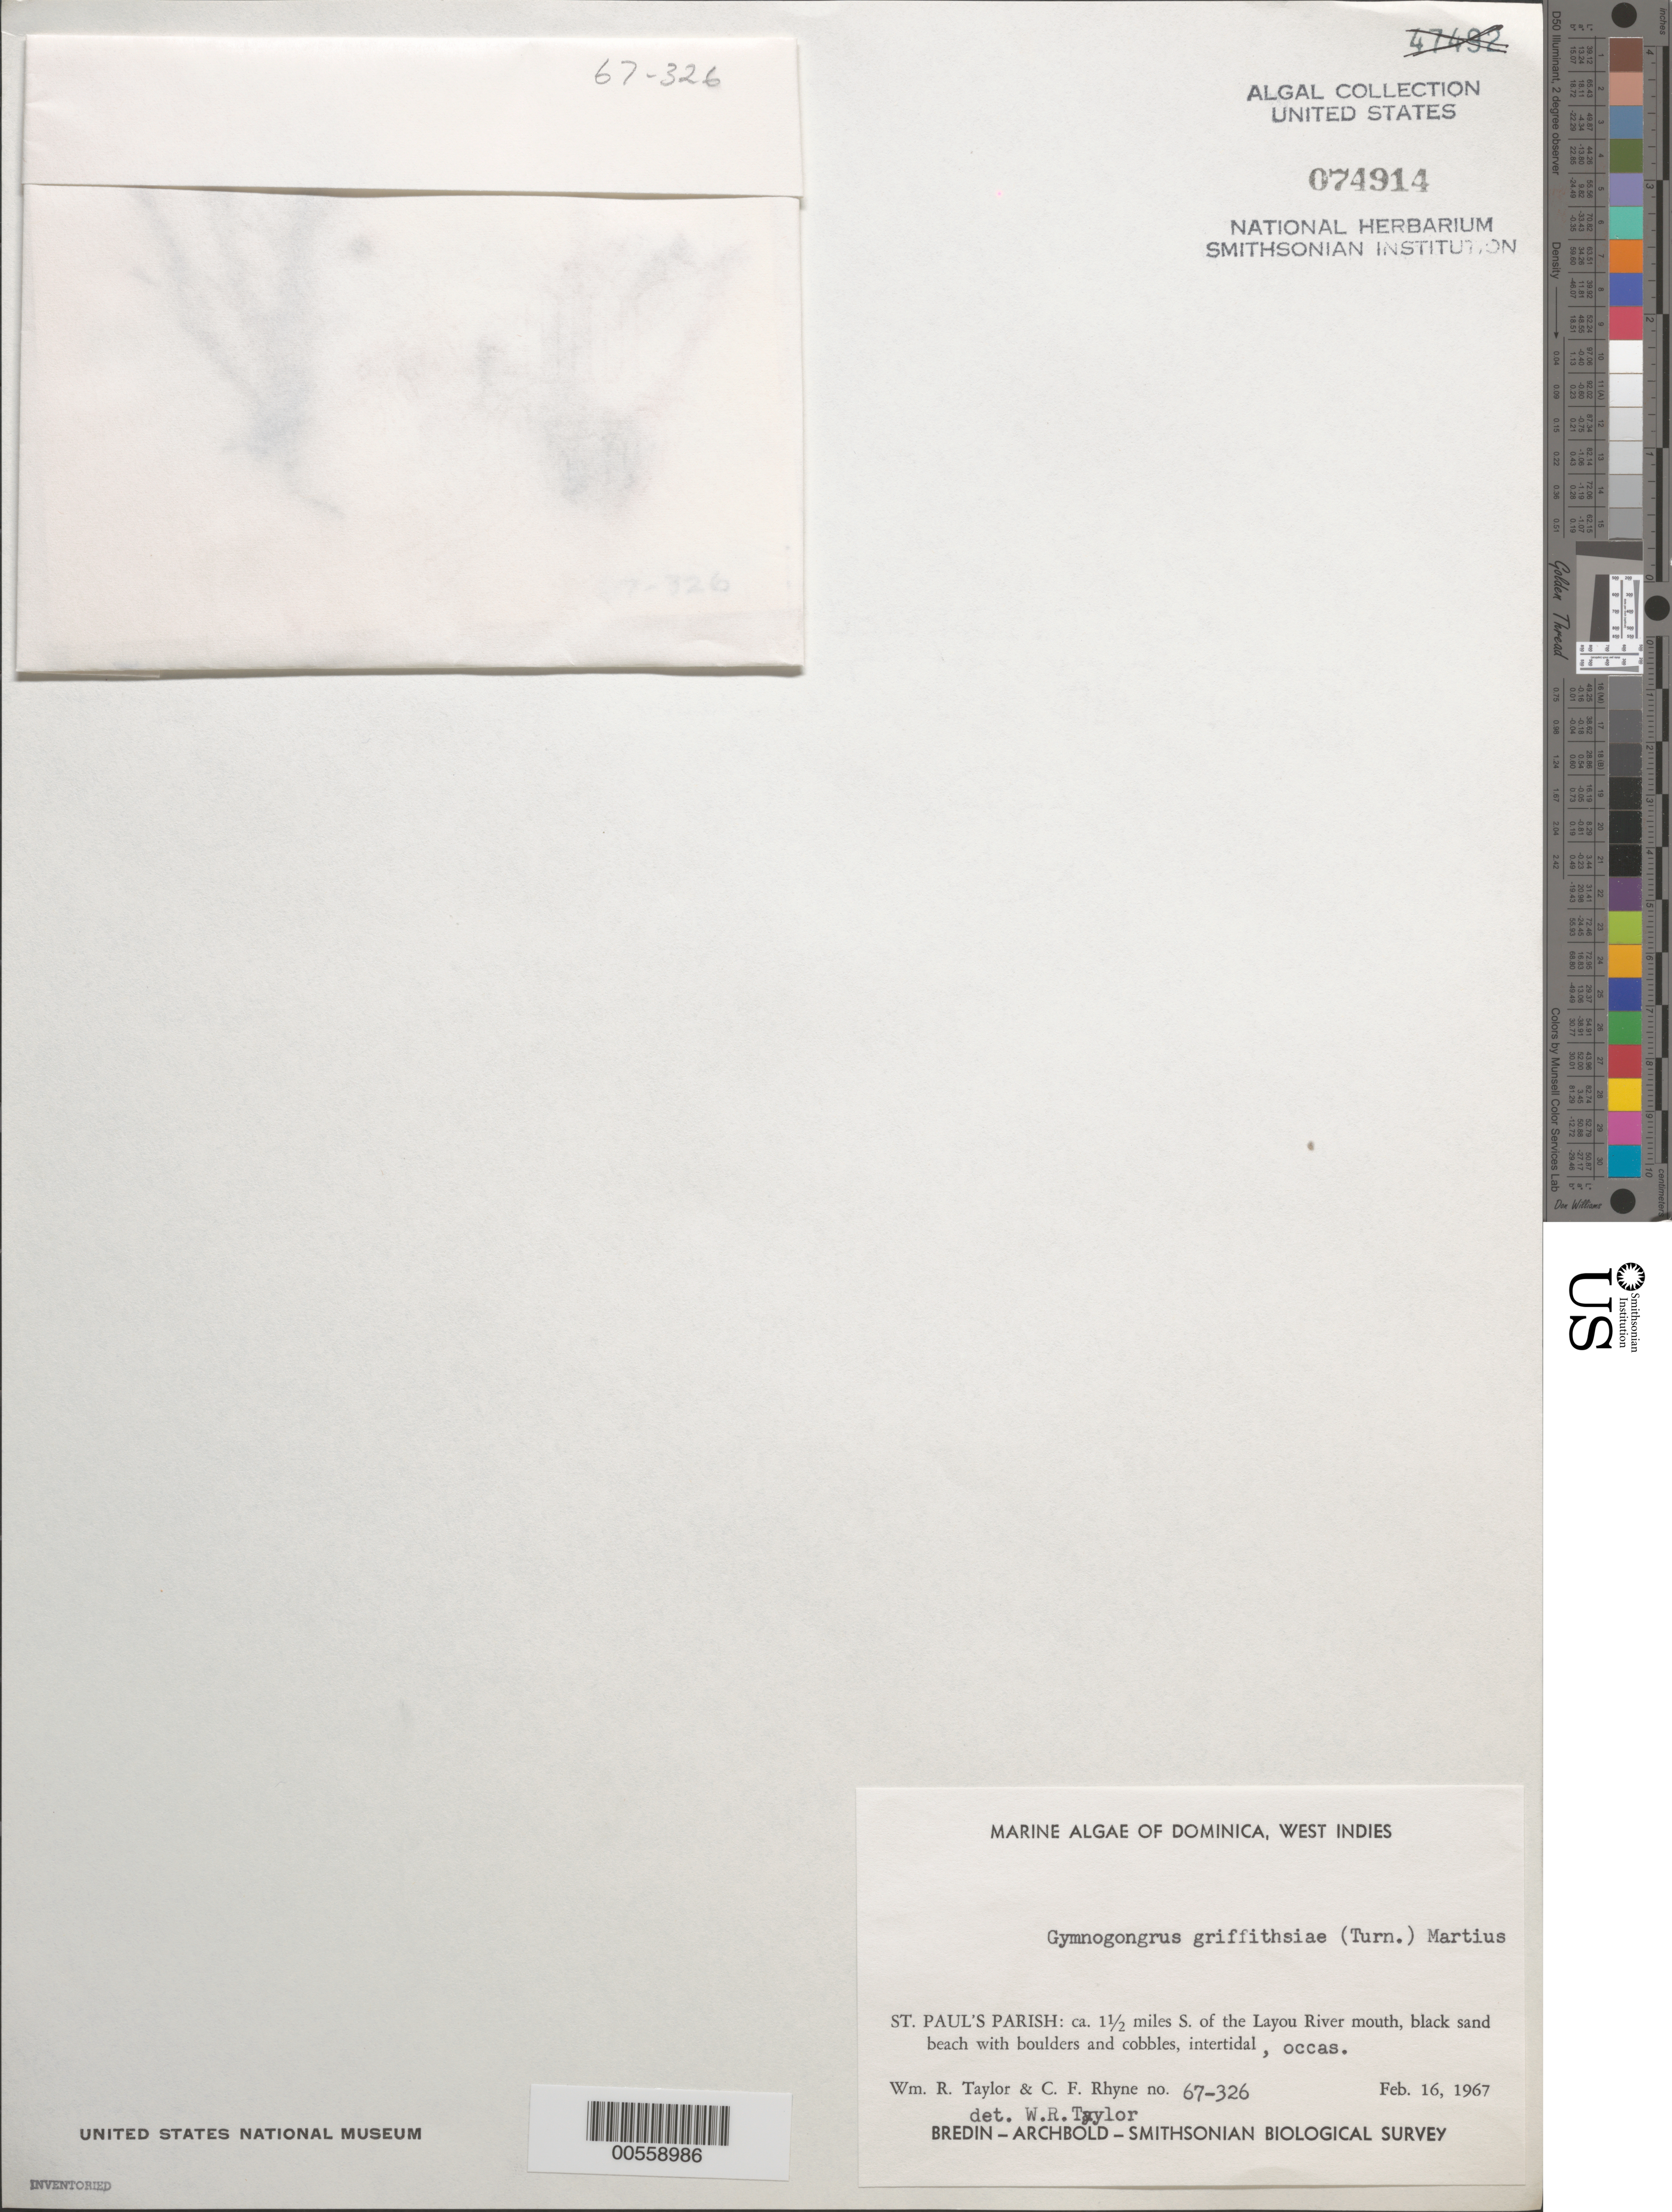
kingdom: Plantae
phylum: Rhodophyta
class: Florideophyceae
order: Gigartinales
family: Phyllophoraceae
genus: Gymnogongrus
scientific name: Gymnogongrus griffithsiae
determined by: Taylor, William R.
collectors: W. R. Taylor & C. Rhyne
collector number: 67-326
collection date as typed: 16 Feb 1967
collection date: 1967-02-16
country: Dominica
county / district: St. Paul's Parish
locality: Ca. 1.5 miles south of Layou River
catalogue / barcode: US 74914